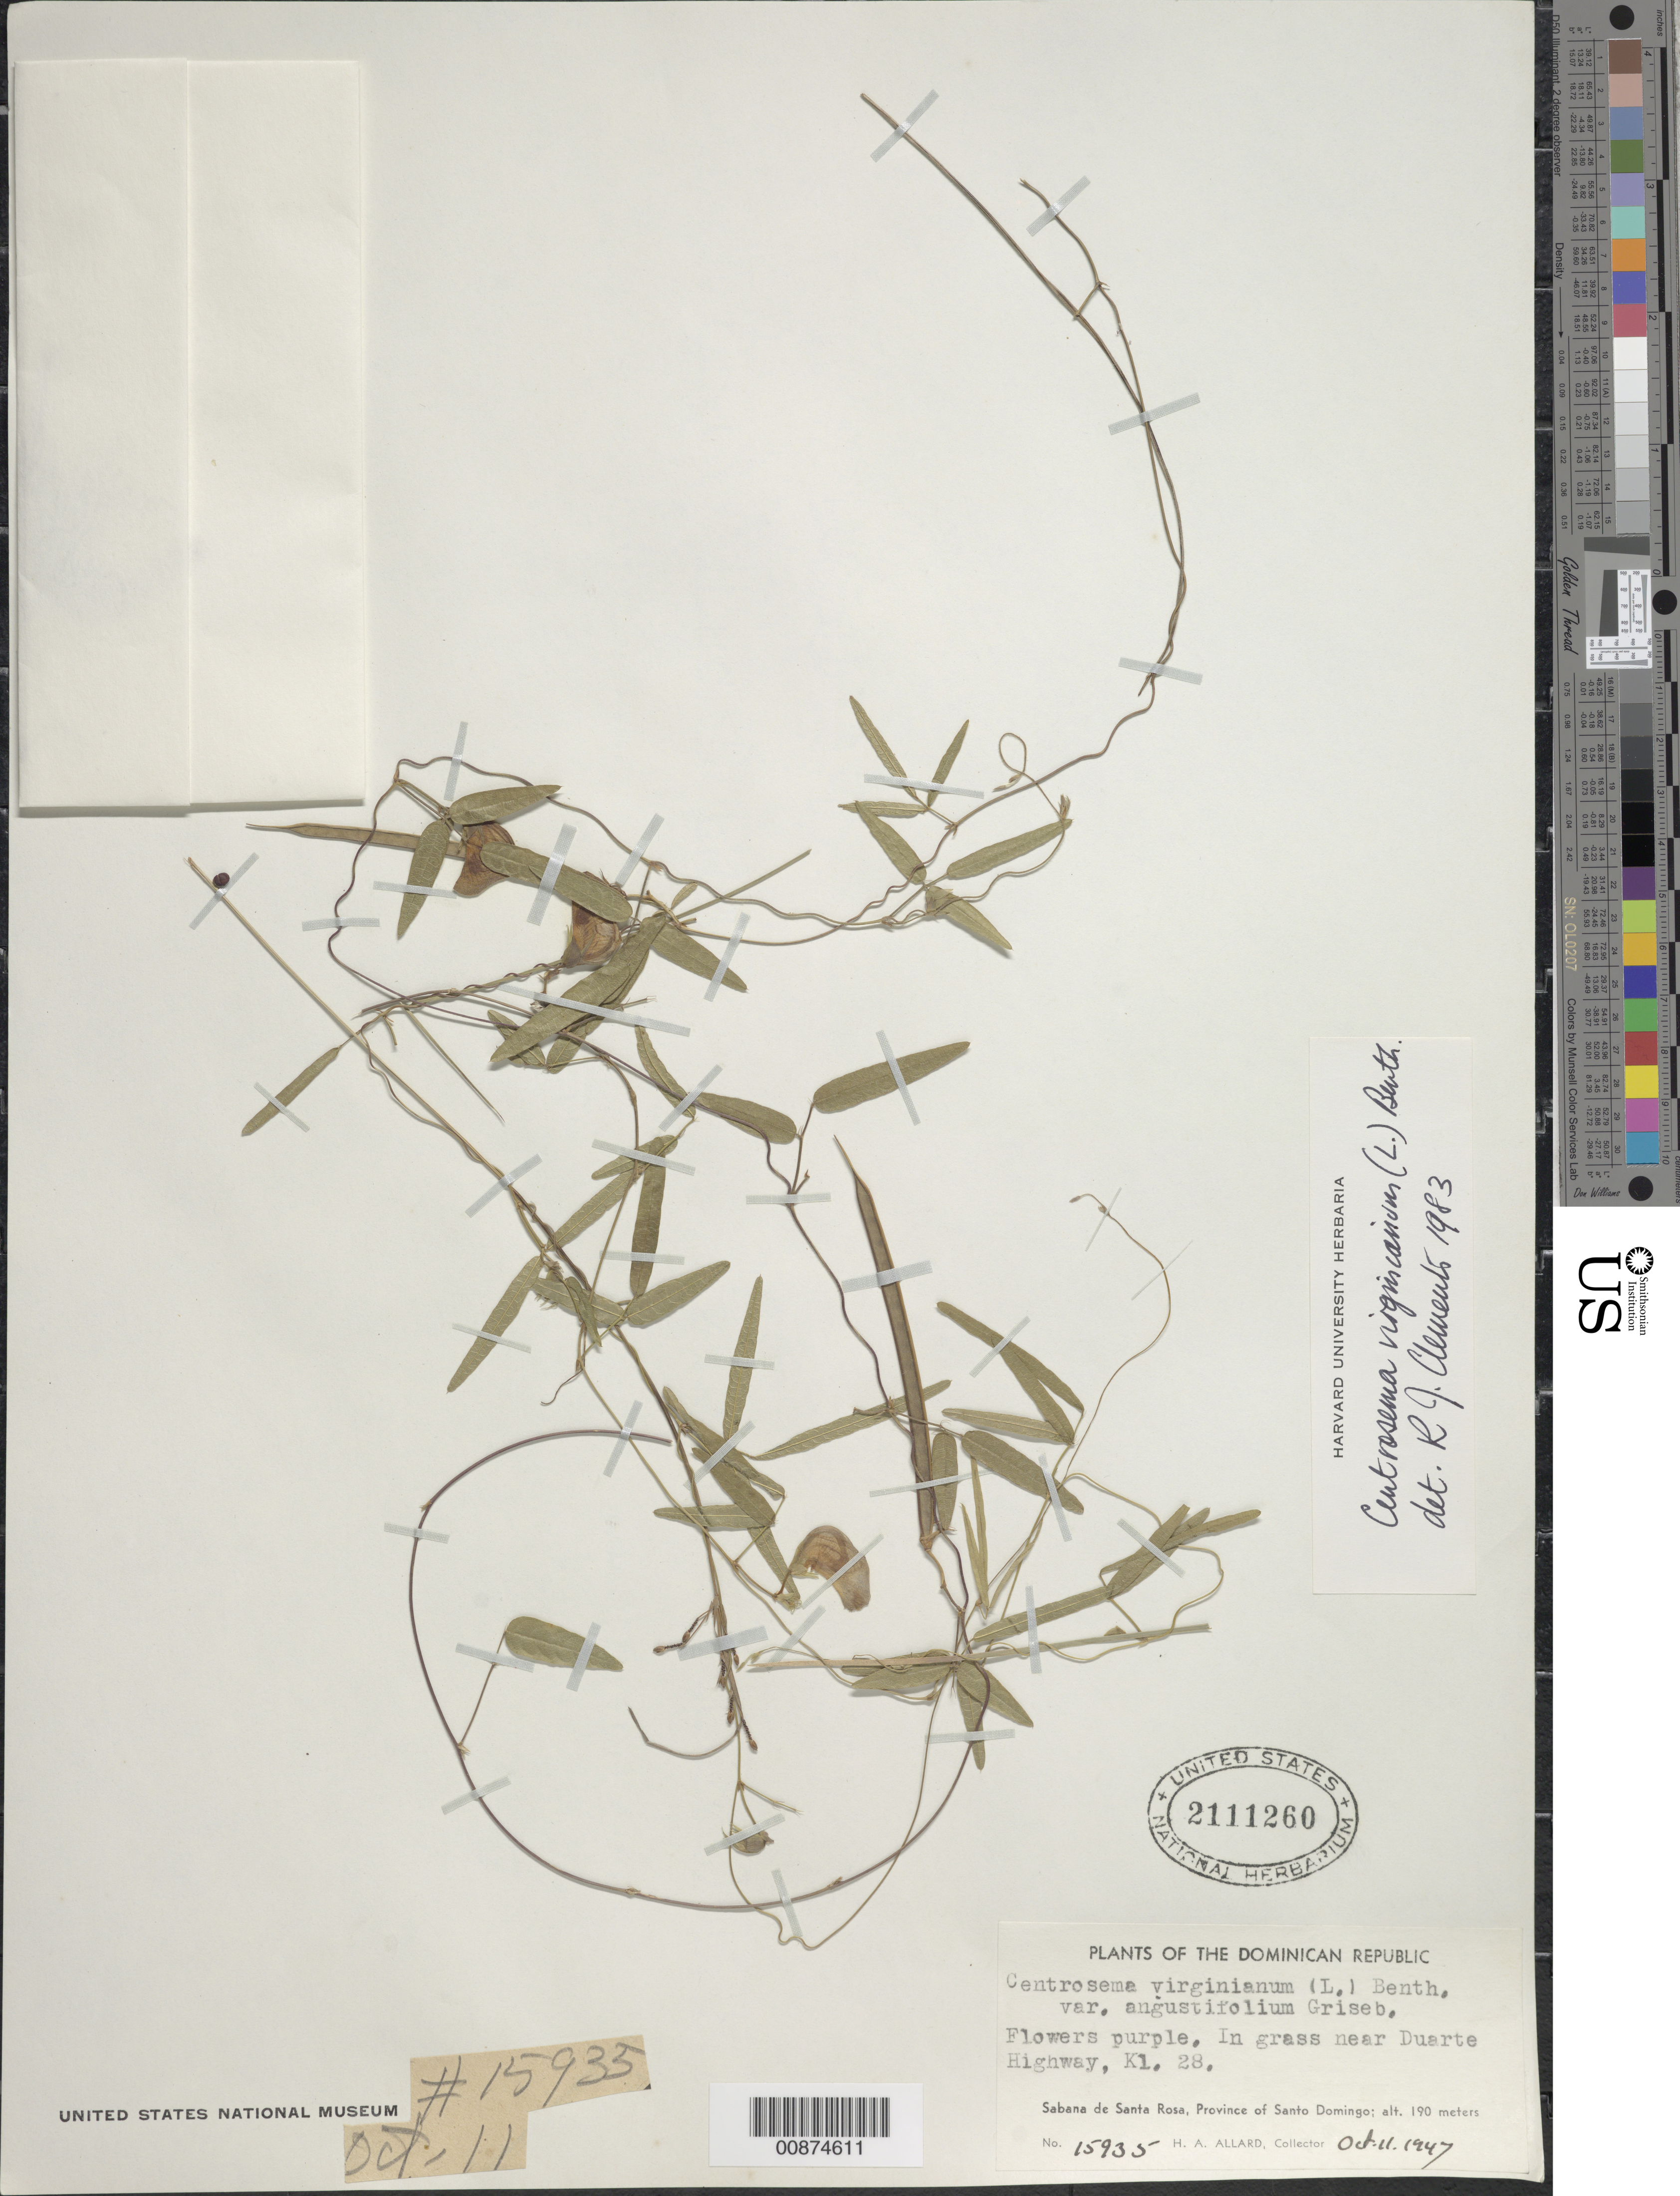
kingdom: Plantae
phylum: Tracheophyta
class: Magnoliopsida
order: Fabales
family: Fabaceae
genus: Centrosema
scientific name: Centrosema virginianum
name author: (L.) Benth.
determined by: Clements, R. J.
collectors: H. A. Allard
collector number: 15935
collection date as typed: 11 Oct 1947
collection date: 1947-10-11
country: Dominican Republic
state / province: Distrito Nacional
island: Hispaniola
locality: Near Duarte Highway, Km. 28. Sabana de Santa Rosa, Province of Santo Domingo (obsolete).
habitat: In grass.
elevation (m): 190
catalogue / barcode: US 2111260